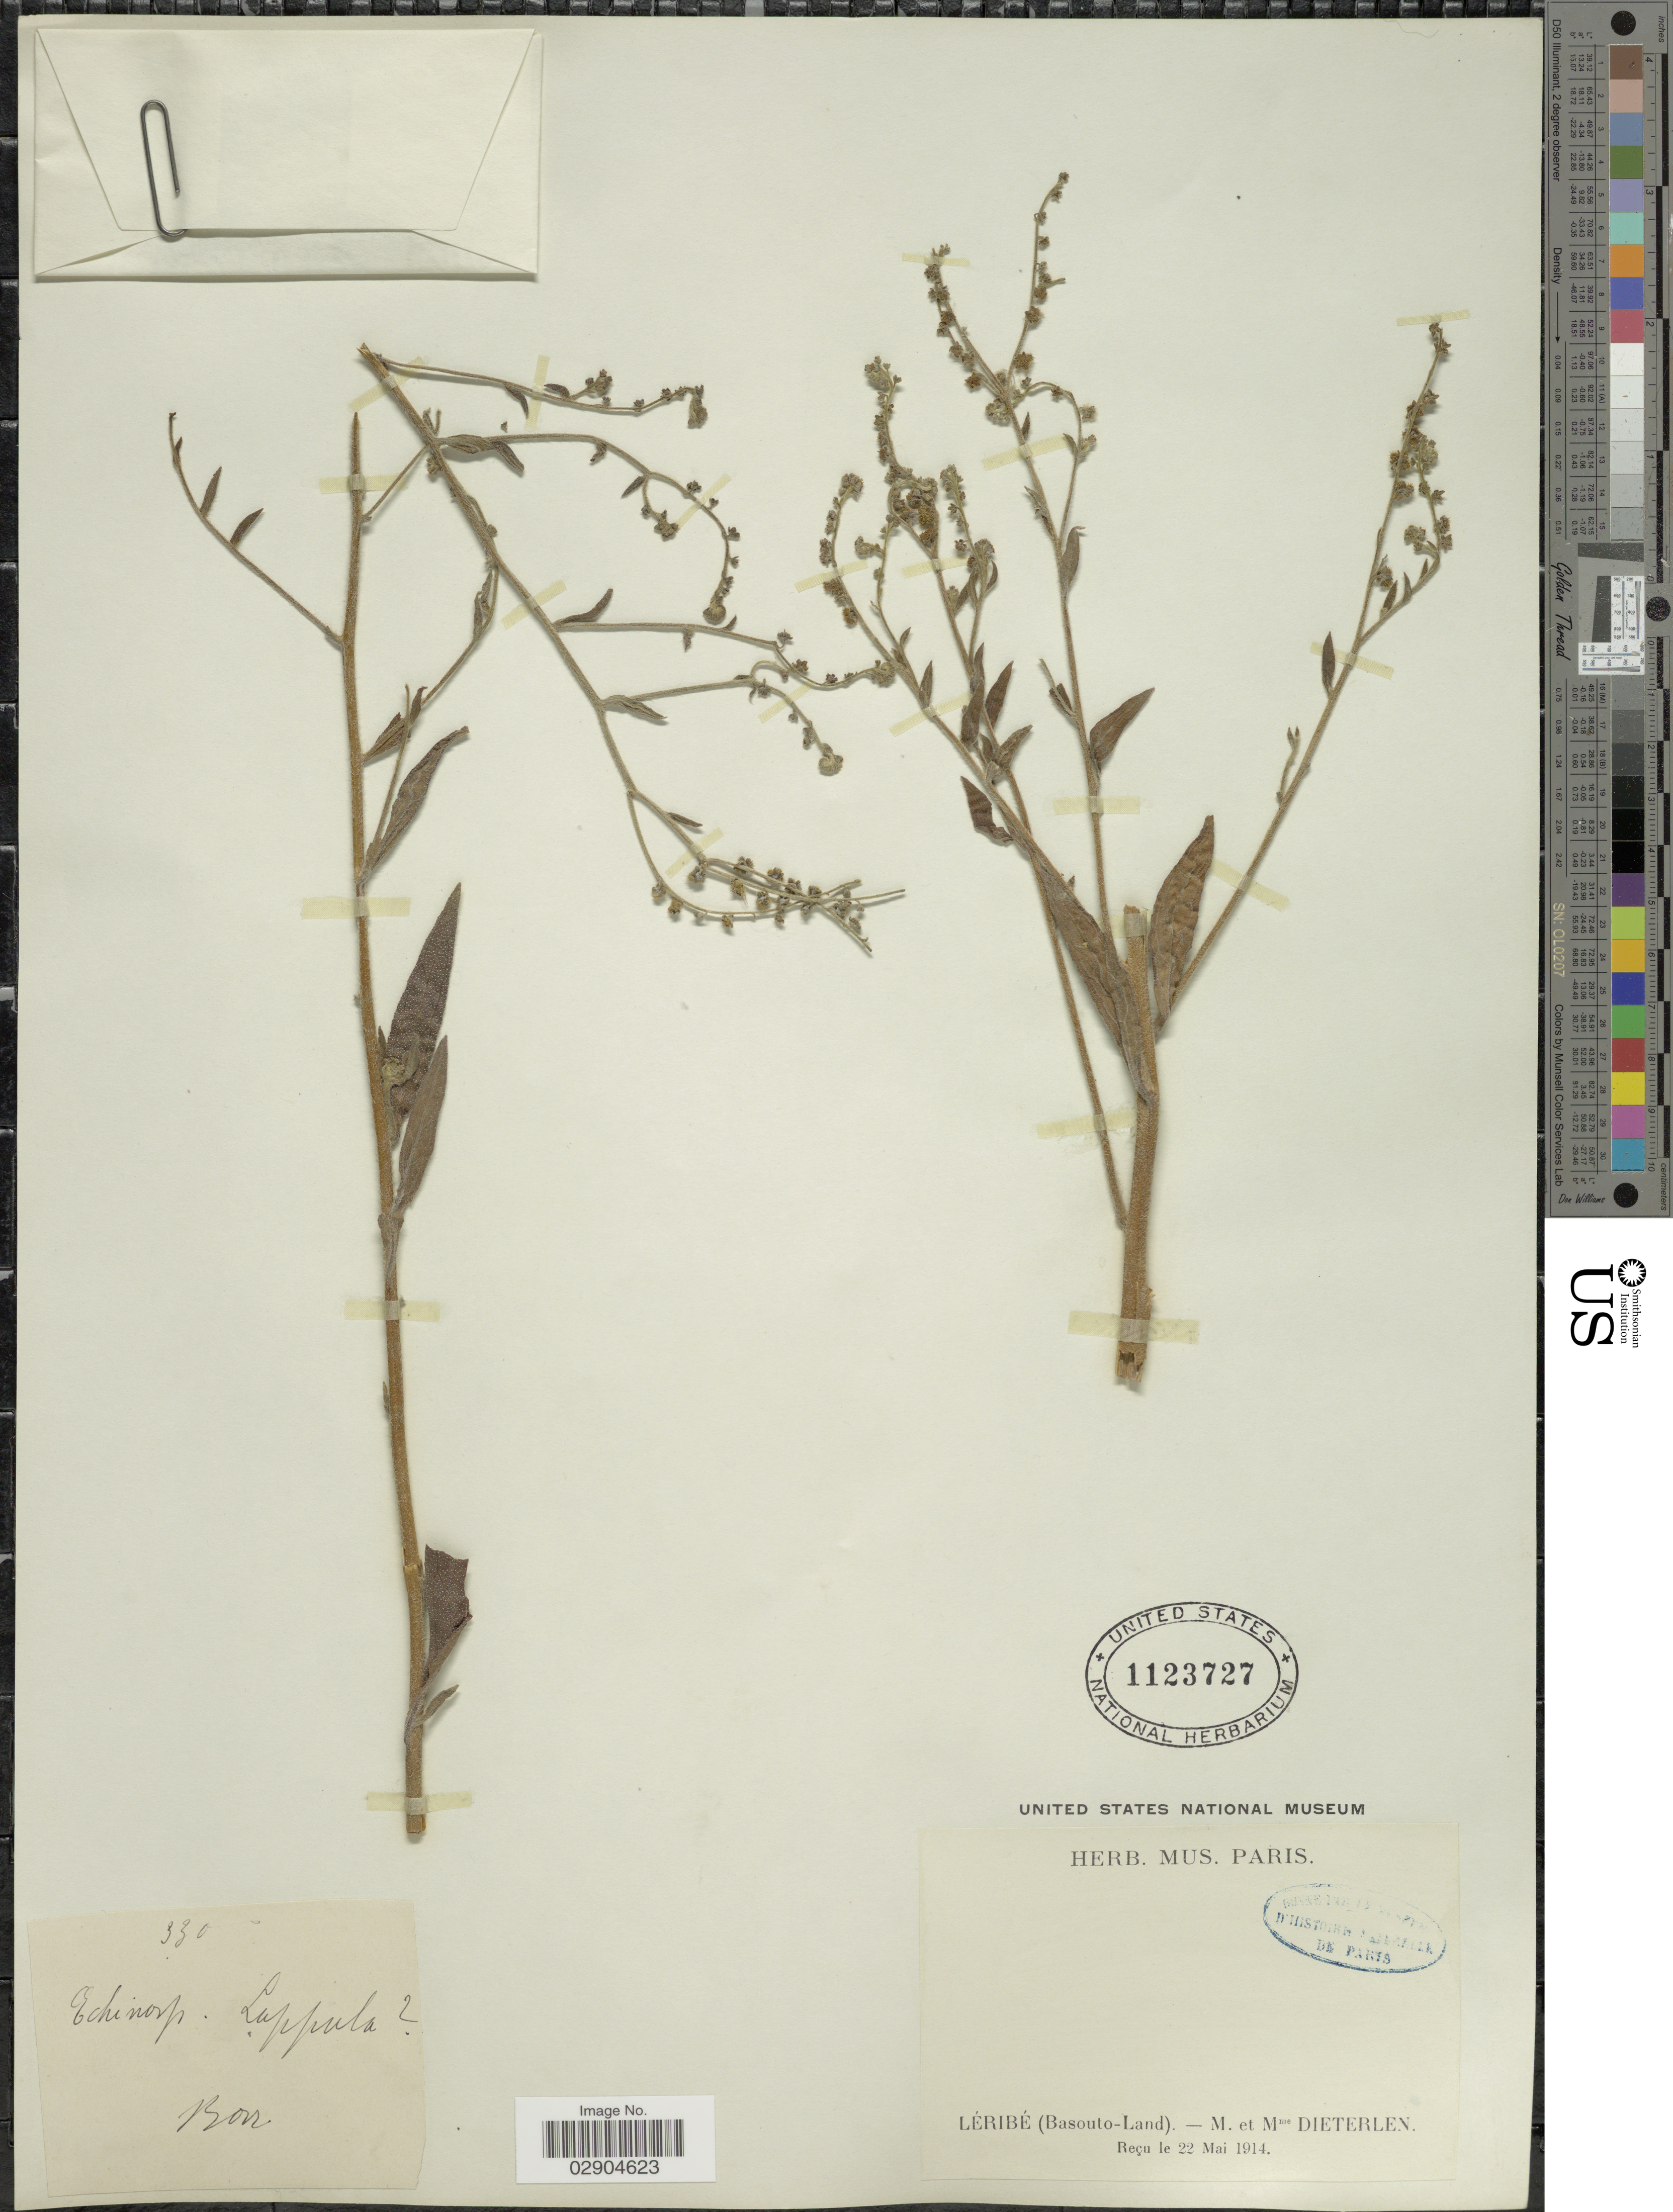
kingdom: Plantae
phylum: Tracheophyta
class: Magnoliopsida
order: Boraginales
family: Boraginaceae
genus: Lappula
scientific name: Lappula lappula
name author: H. Karst.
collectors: M. Dieterlen & M. Dieterlen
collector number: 330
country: Lesotho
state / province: Leribe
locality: Léribé (Basouto-Land).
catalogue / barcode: US 1123727